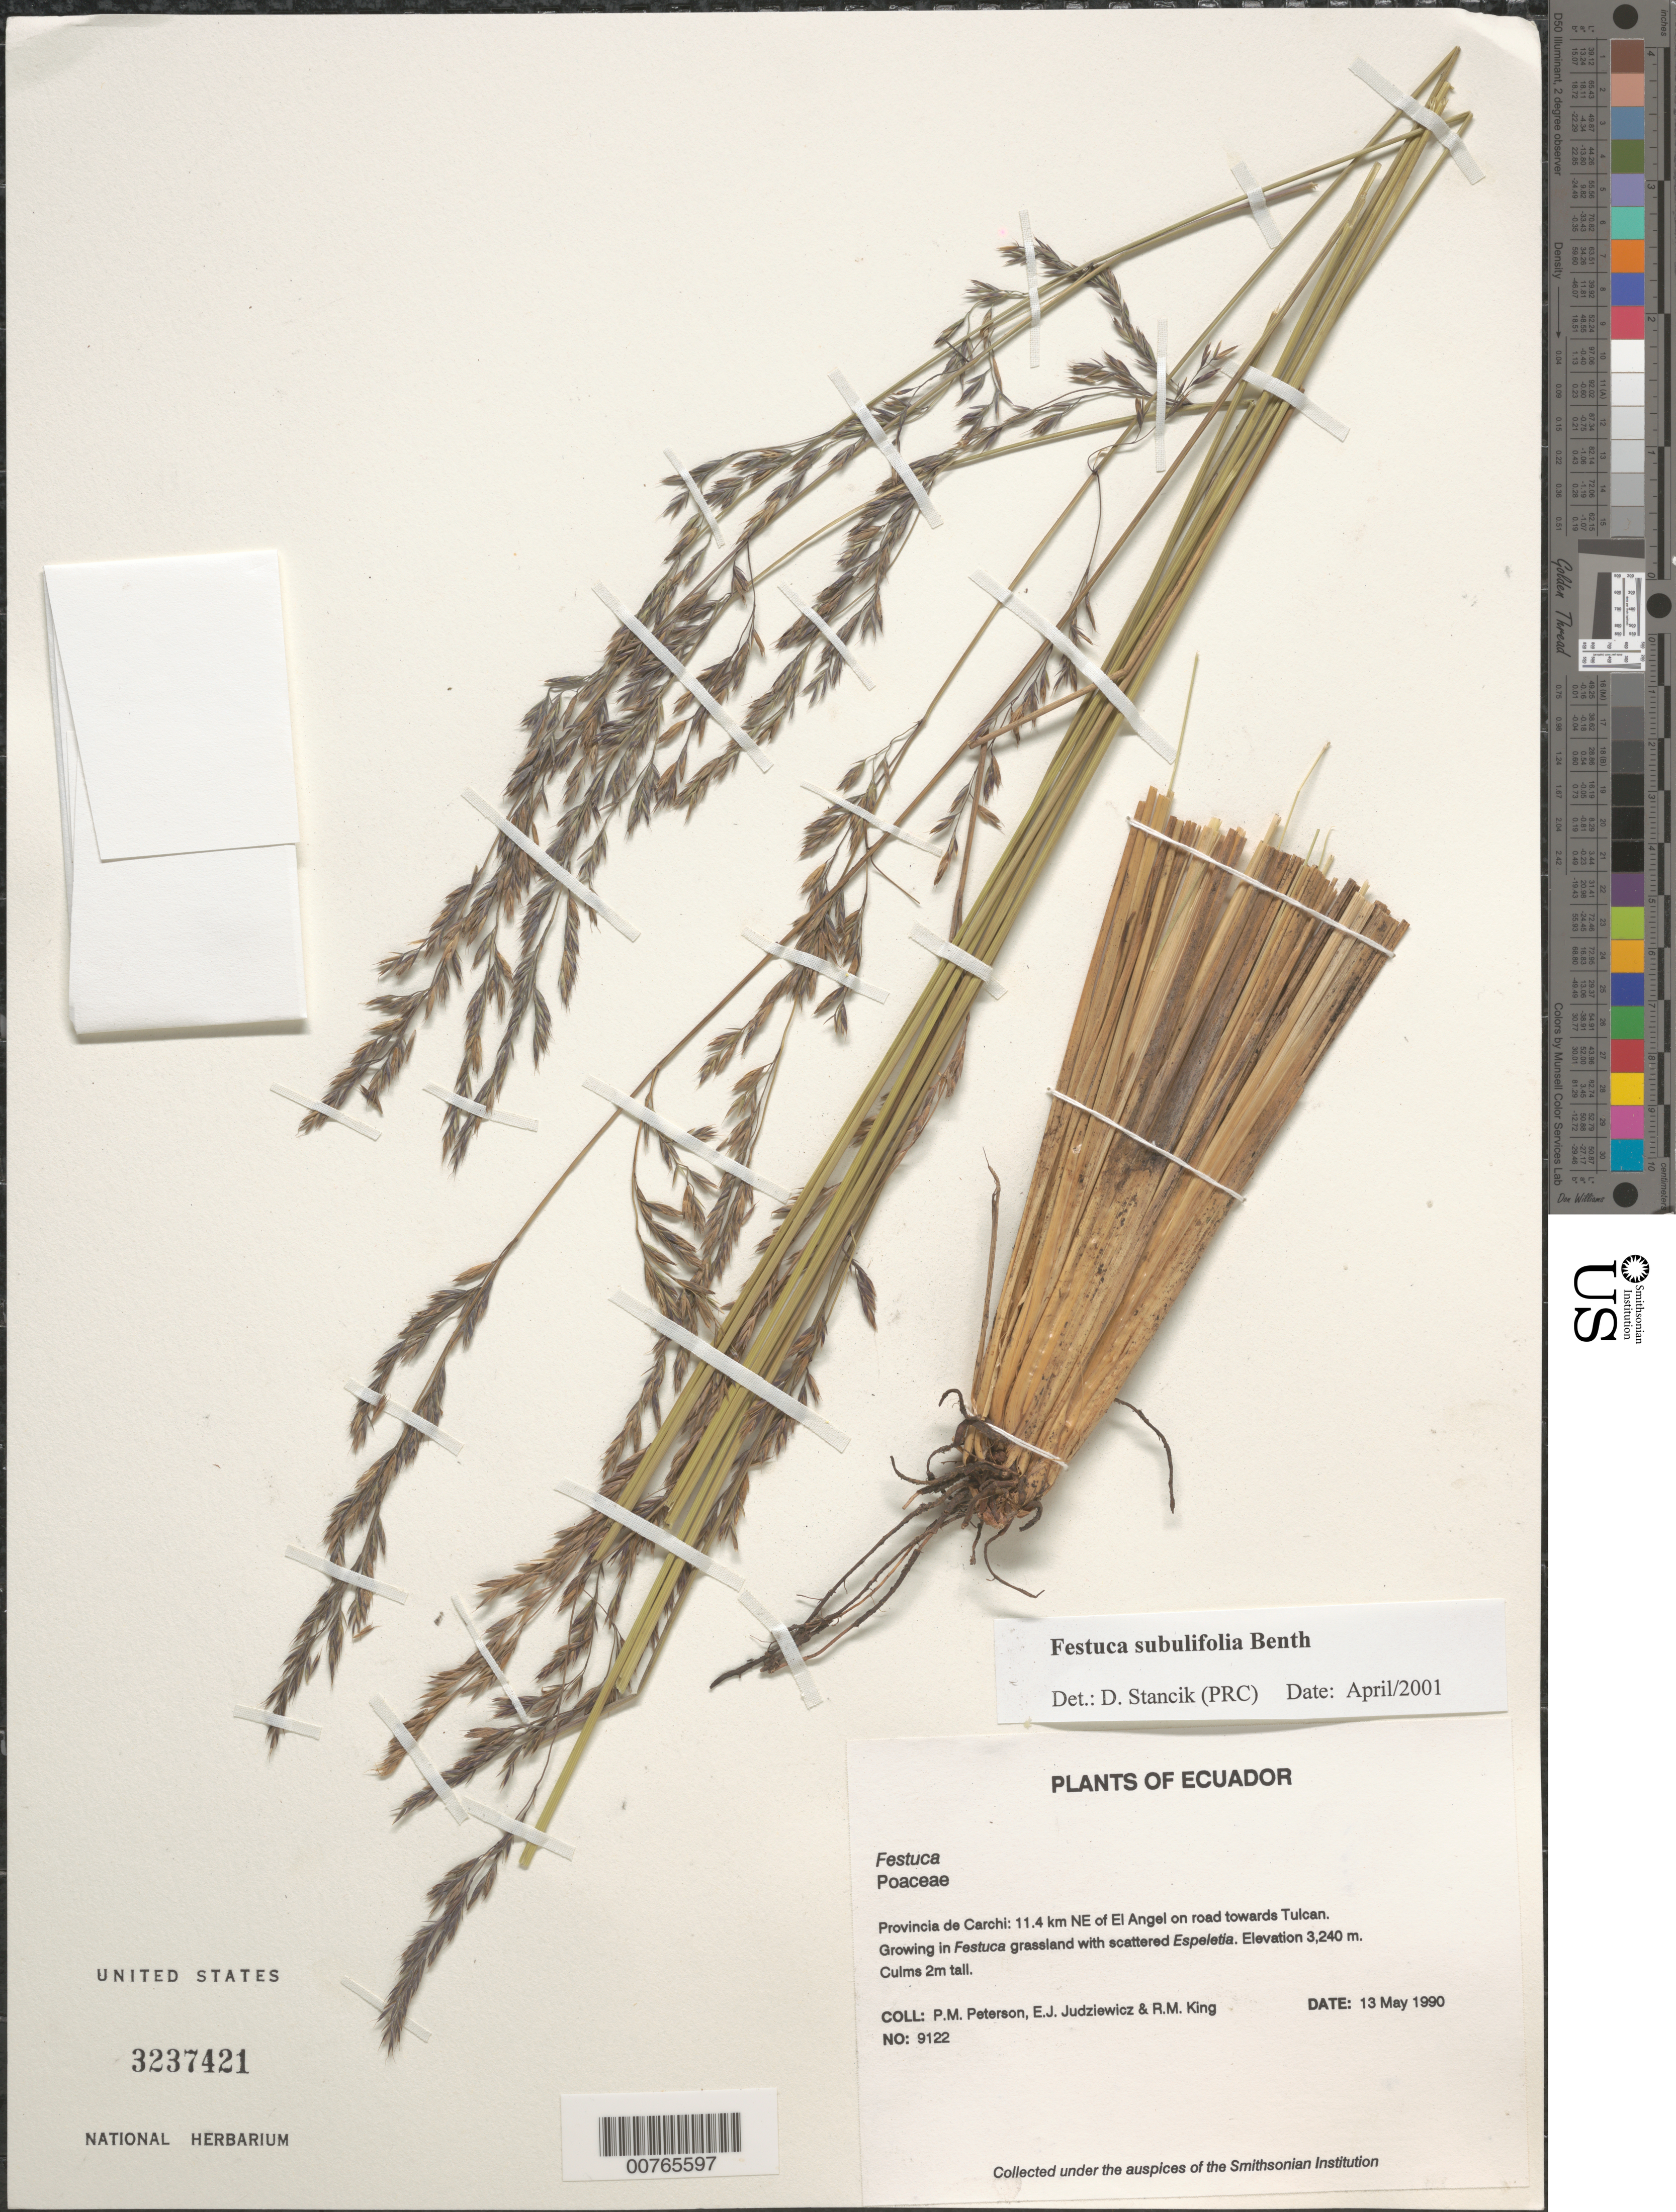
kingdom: Plantae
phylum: Tracheophyta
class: Liliopsida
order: Poales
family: Poaceae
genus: Festuca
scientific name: Festuca subulifolia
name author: Benth.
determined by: Stancik, D.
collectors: P. M. Peterson, E. J. Judziewicz & R. M. King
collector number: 09122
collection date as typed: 13 May 1990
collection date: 1990-05-13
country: Ecuador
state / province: Carchi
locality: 11.4 km NE of El Angel on road towards Tulcan.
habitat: Growing in Festuca grassland with scattered Espeletia.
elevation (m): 3240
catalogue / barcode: US 3237421